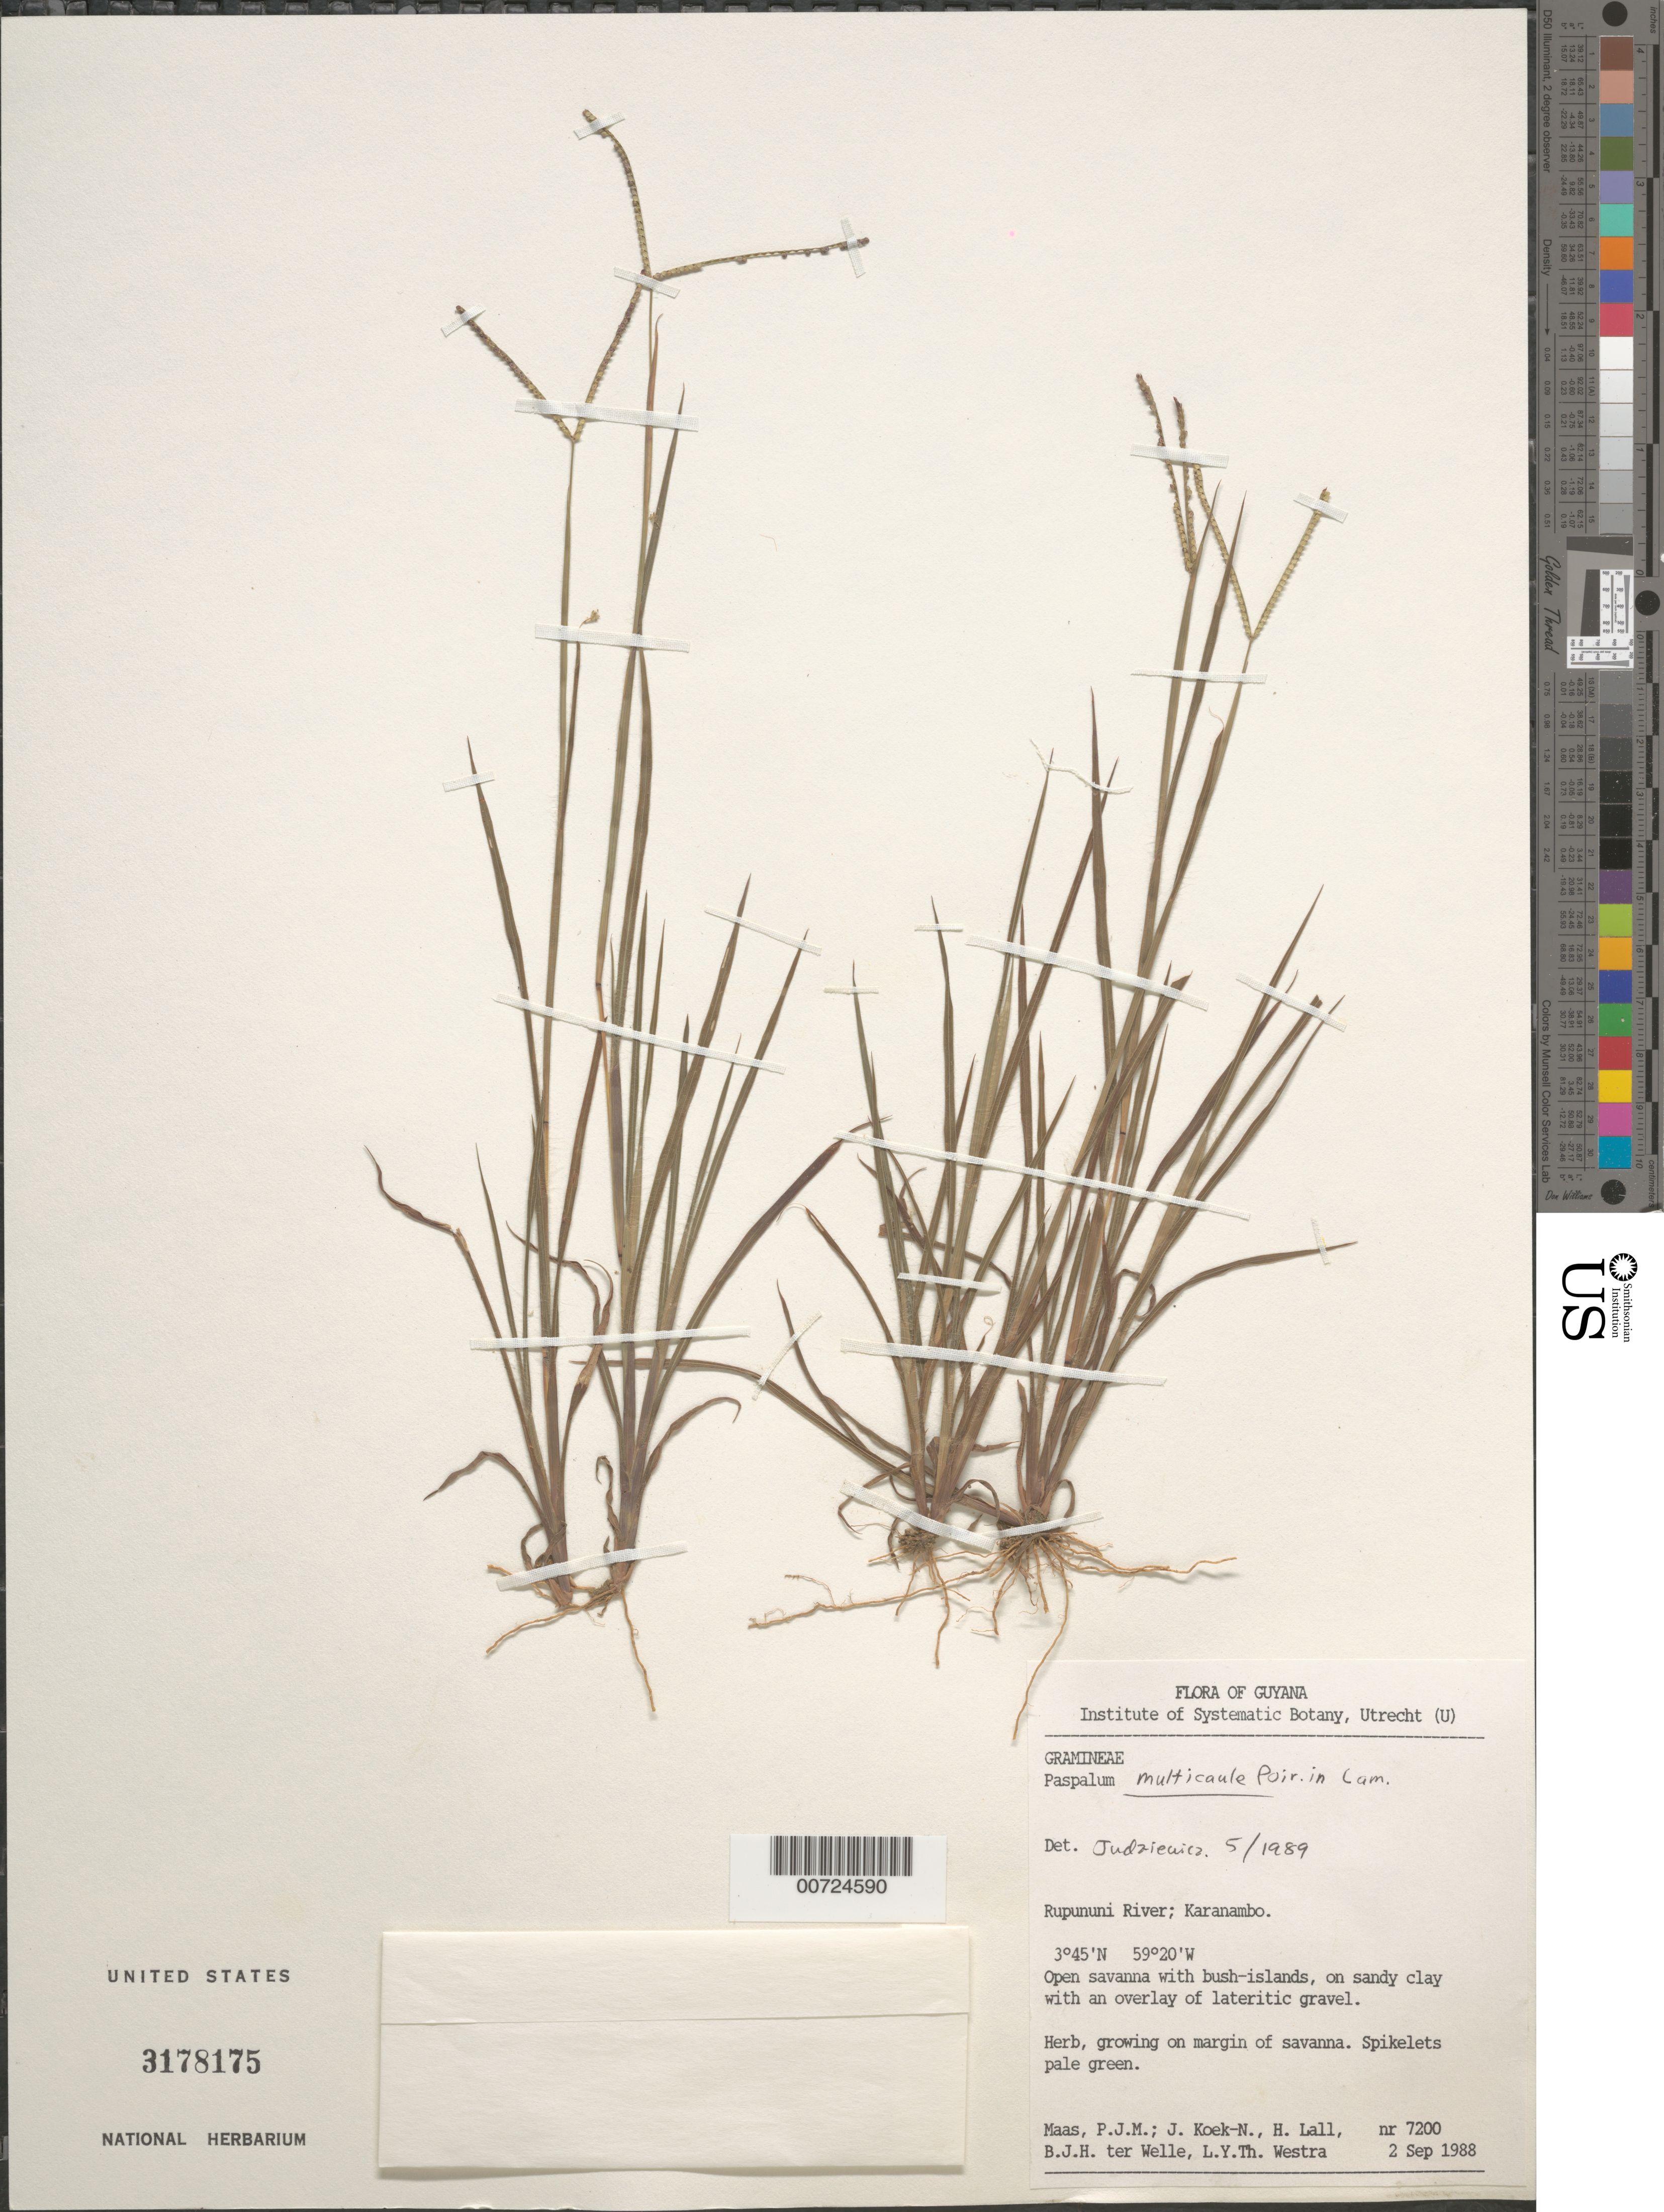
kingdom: Plantae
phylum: Tracheophyta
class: Liliopsida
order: Poales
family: Poaceae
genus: Paspalum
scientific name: Paspalum multicaule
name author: Poir.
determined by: Judziewicz, E. J.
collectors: P. Maas, J. Koek-Noorman, H. Lall, B. Welle & L. Y. T. Westra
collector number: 7200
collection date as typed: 2-Sep-88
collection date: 1988-09-02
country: Guyana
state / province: U. Takutu-U. Essequibo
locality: Karanambo, Rupununi River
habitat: Open savanna with bush-islands, on sandy clay with an overlay of lateritic gravel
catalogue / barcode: US 3178175